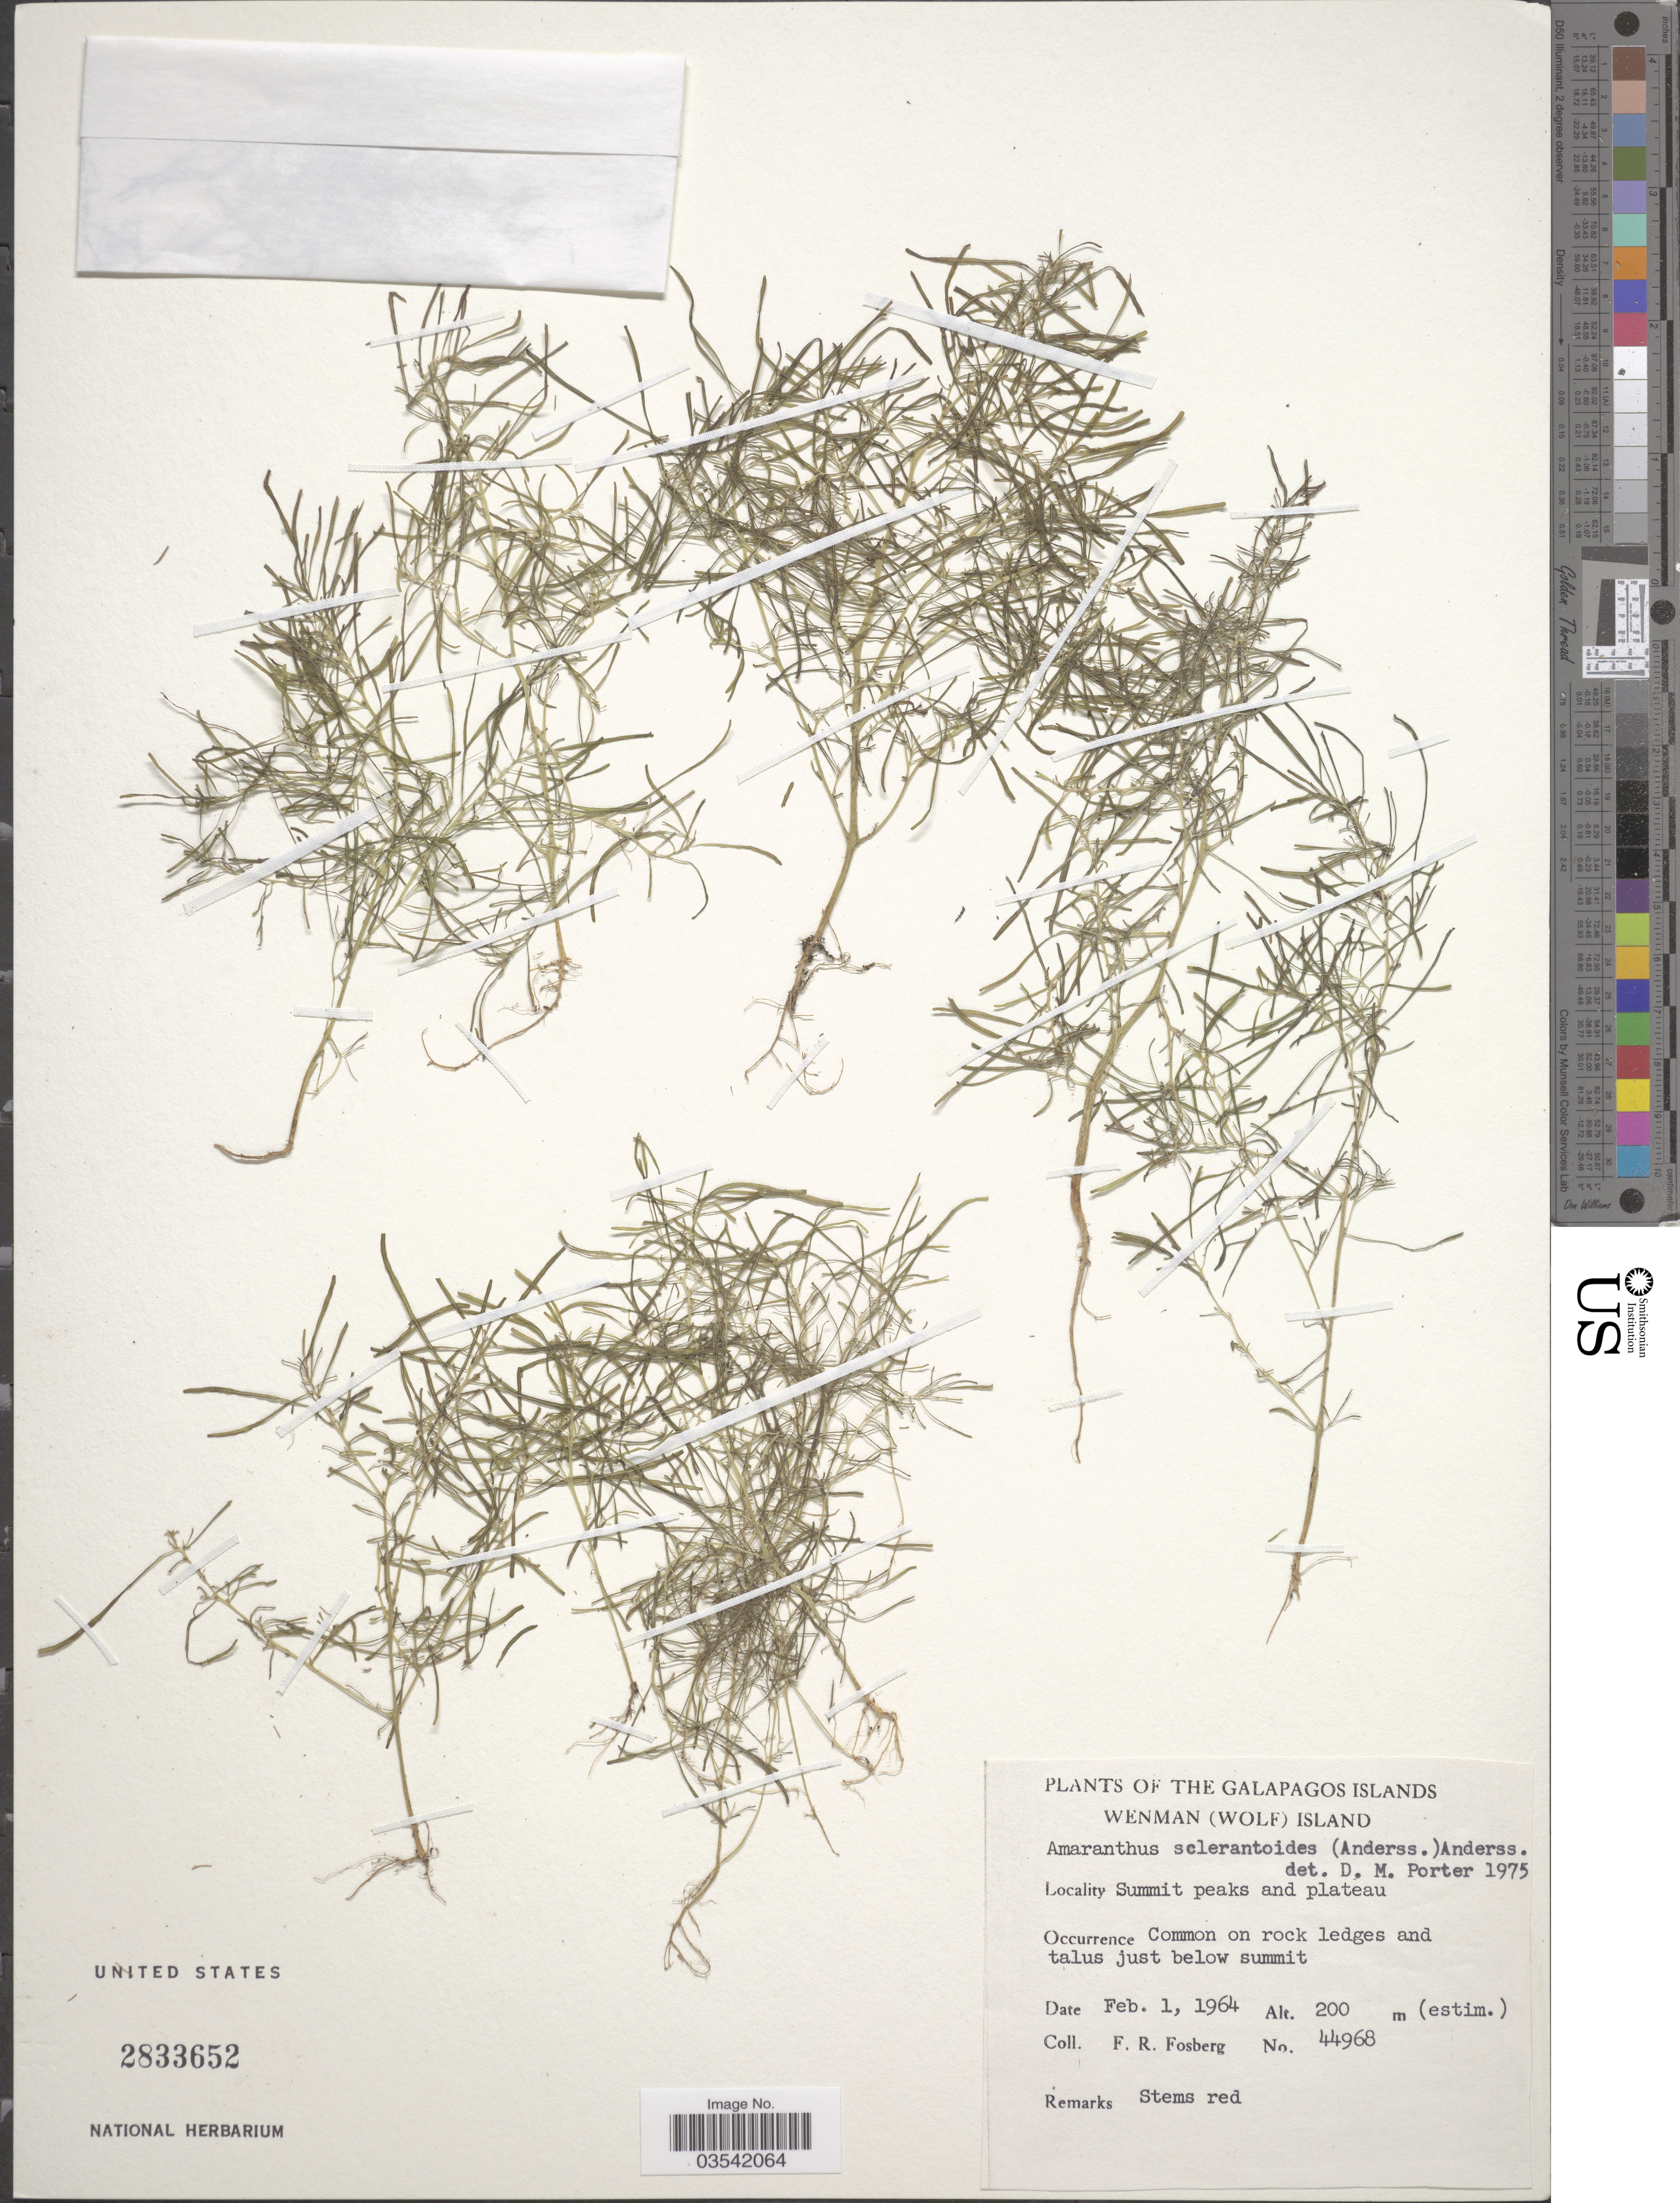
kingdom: Plantae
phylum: Tracheophyta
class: Magnoliopsida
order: Caryophyllales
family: Amaranthaceae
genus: Amaranthus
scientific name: Amaranthus sclerantoides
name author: (Andersson) Andersson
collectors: F. R. Fosberg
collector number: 44968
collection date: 1964-02-01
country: Ecuador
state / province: Colón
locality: Galapagos Islands. Wenman (Wolf) Island. Summit peaks and plateau. Just below summit.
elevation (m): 200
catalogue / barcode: US 2833652